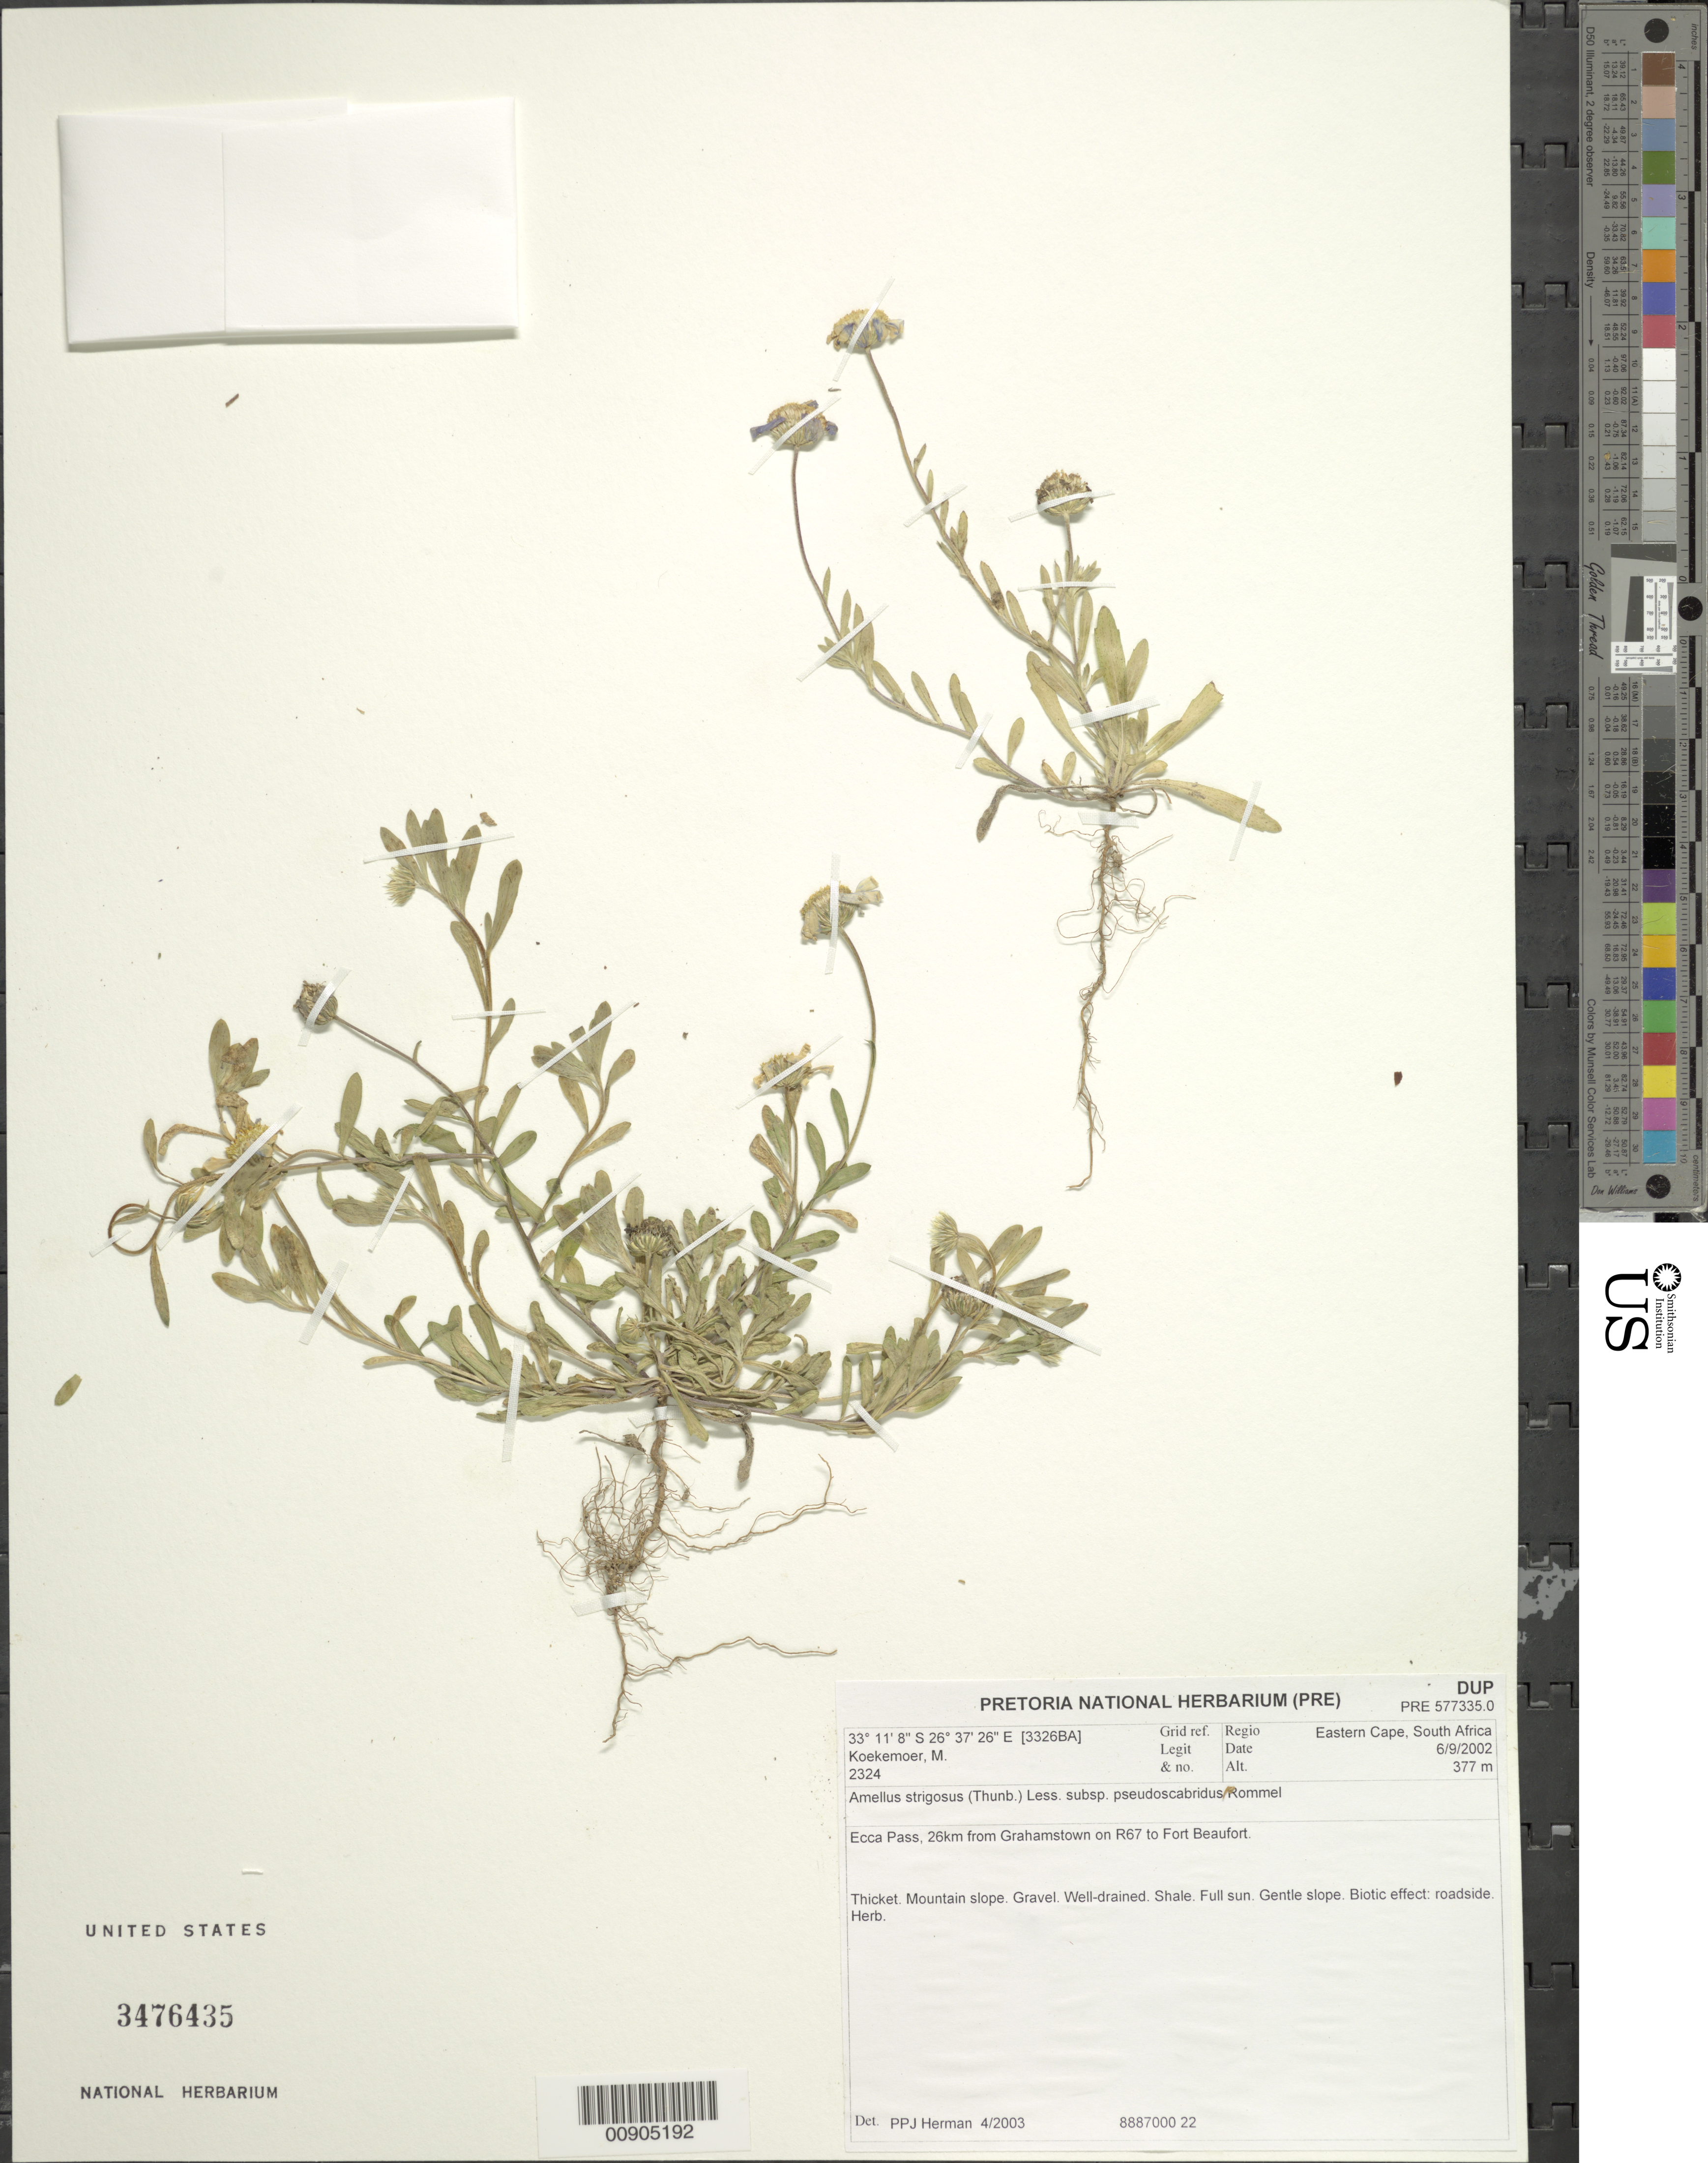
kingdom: Plantae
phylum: Tracheophyta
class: Magnoliopsida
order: Asterales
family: Asteraceae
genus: Amellus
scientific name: Amellus strigosus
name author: (Thunb.) Less.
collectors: M. Koekemoer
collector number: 2324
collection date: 2002-09-06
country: South Africa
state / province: Eastern Cape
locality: Ecca Pass, 26 km from Grahamstown, on R67 to Fort Beaufort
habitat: Thicket, mountain slope, gravel, well-drained, shale, full sun, gentle slope, roadside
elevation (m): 377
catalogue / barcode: US 3476435